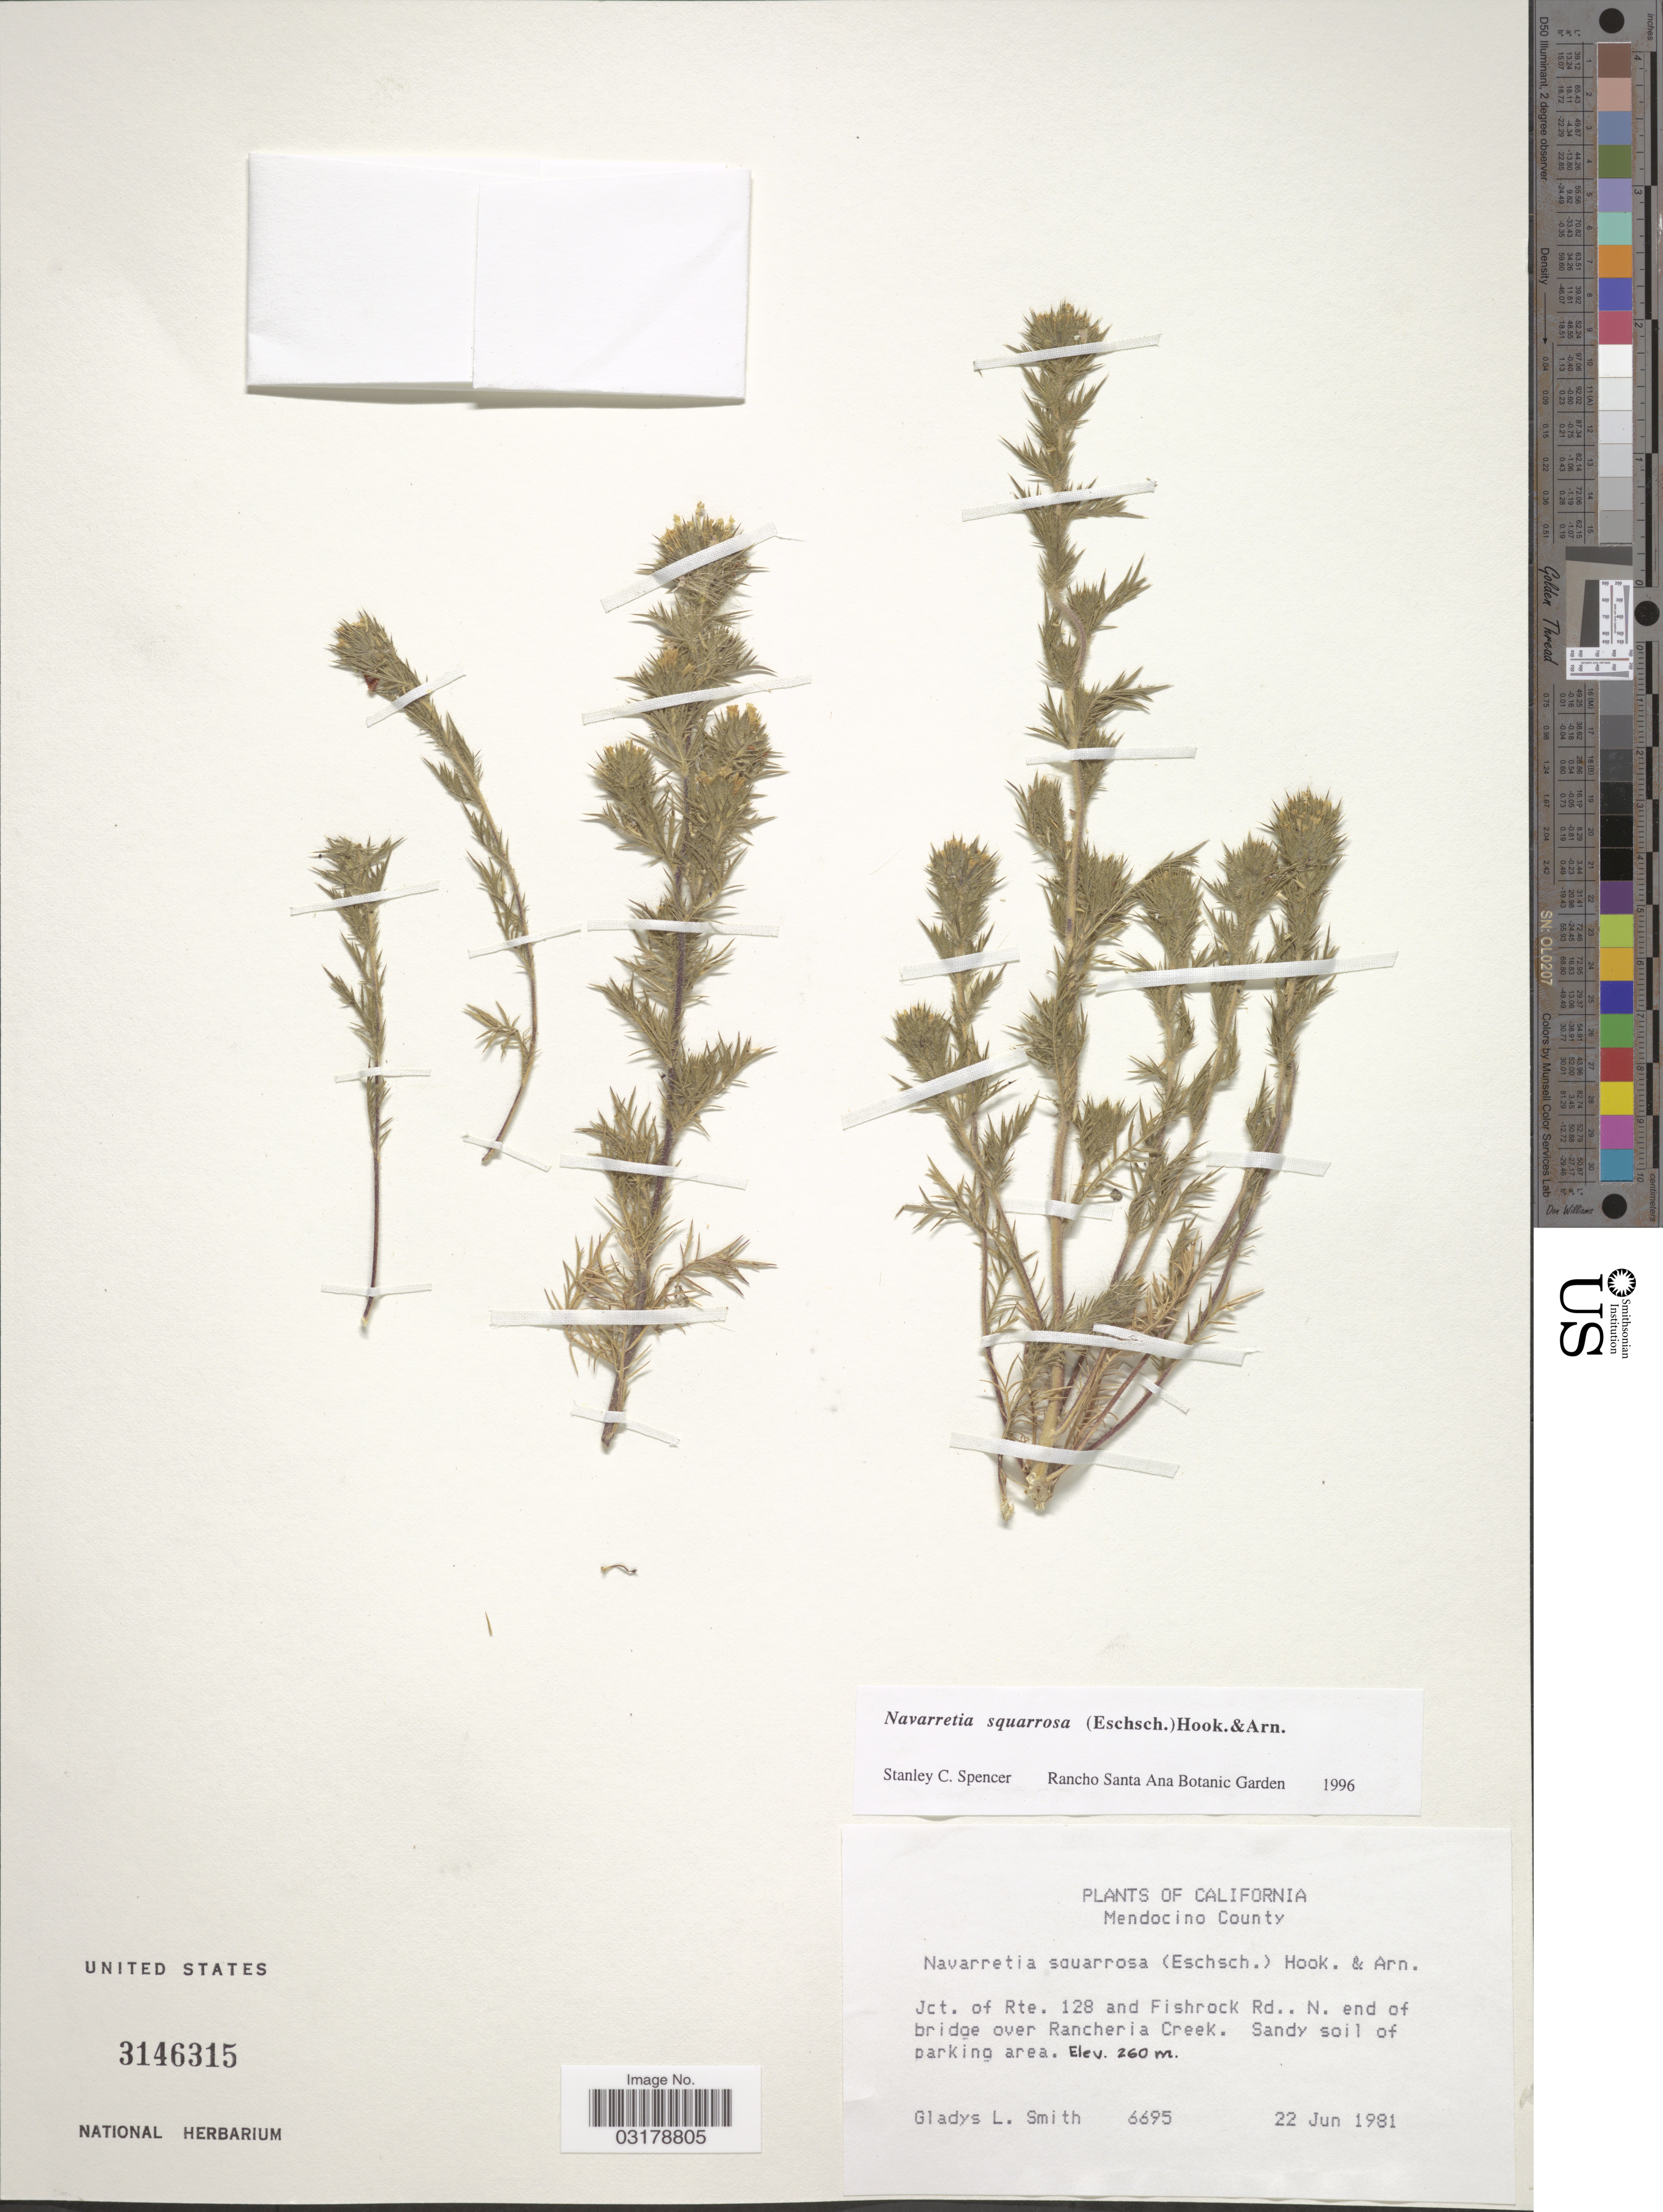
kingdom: Plantae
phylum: Tracheophyta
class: Magnoliopsida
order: Ericales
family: Polemoniaceae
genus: Navarretia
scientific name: Navarretia squarrosa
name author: (Eschsch.) Hook. & Arn.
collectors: Geo. L. Smith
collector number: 6695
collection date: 1981-06-22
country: United States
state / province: California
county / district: Mendocino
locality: Mendocino County. Jct. of Rte. 128 and Fishrock Rd.. N. end of bridge over Rancheria Creek.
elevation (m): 260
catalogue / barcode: US 3146315